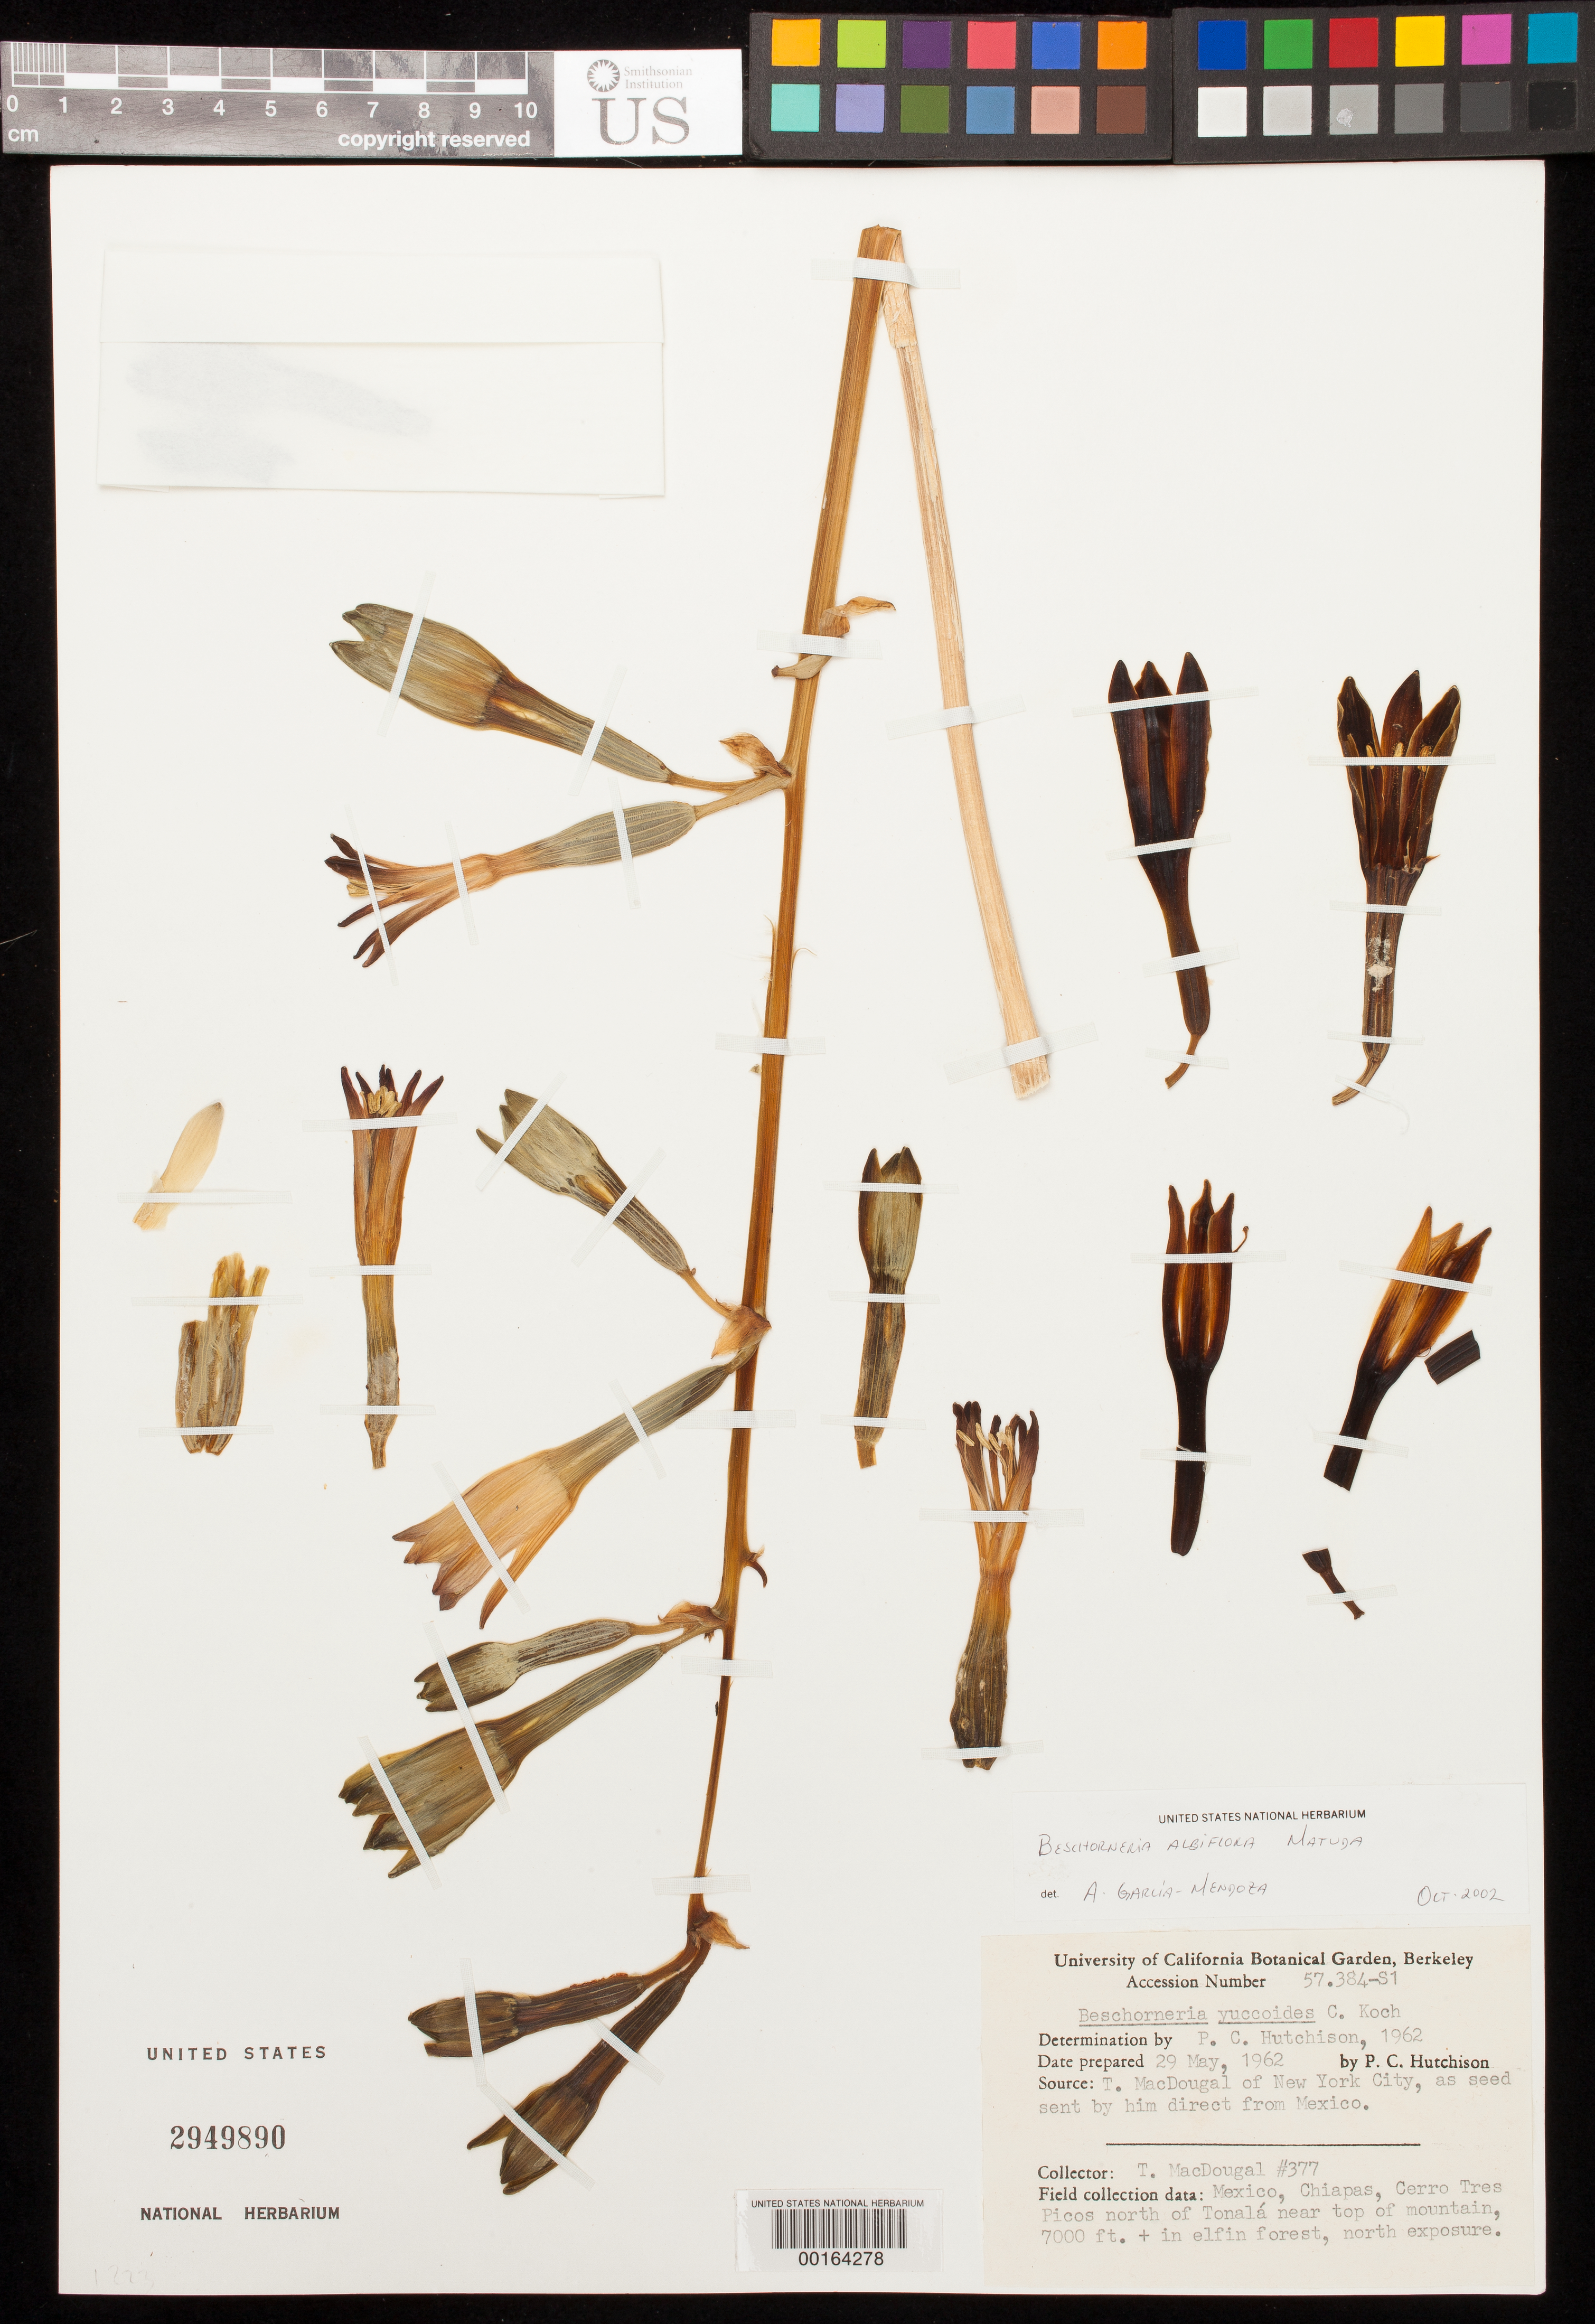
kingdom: Plantae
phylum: Tracheophyta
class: Liliopsida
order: Asparagales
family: Asparagaceae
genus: Beschorneria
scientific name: Beschorneria albiflora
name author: Matuda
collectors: T. Macdougall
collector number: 377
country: Mexico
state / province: Chiapas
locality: Cerro Tre Picos, N of Tonala, near top of mountain in elfin forest, N exposure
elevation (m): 2134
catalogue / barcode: US 2949890